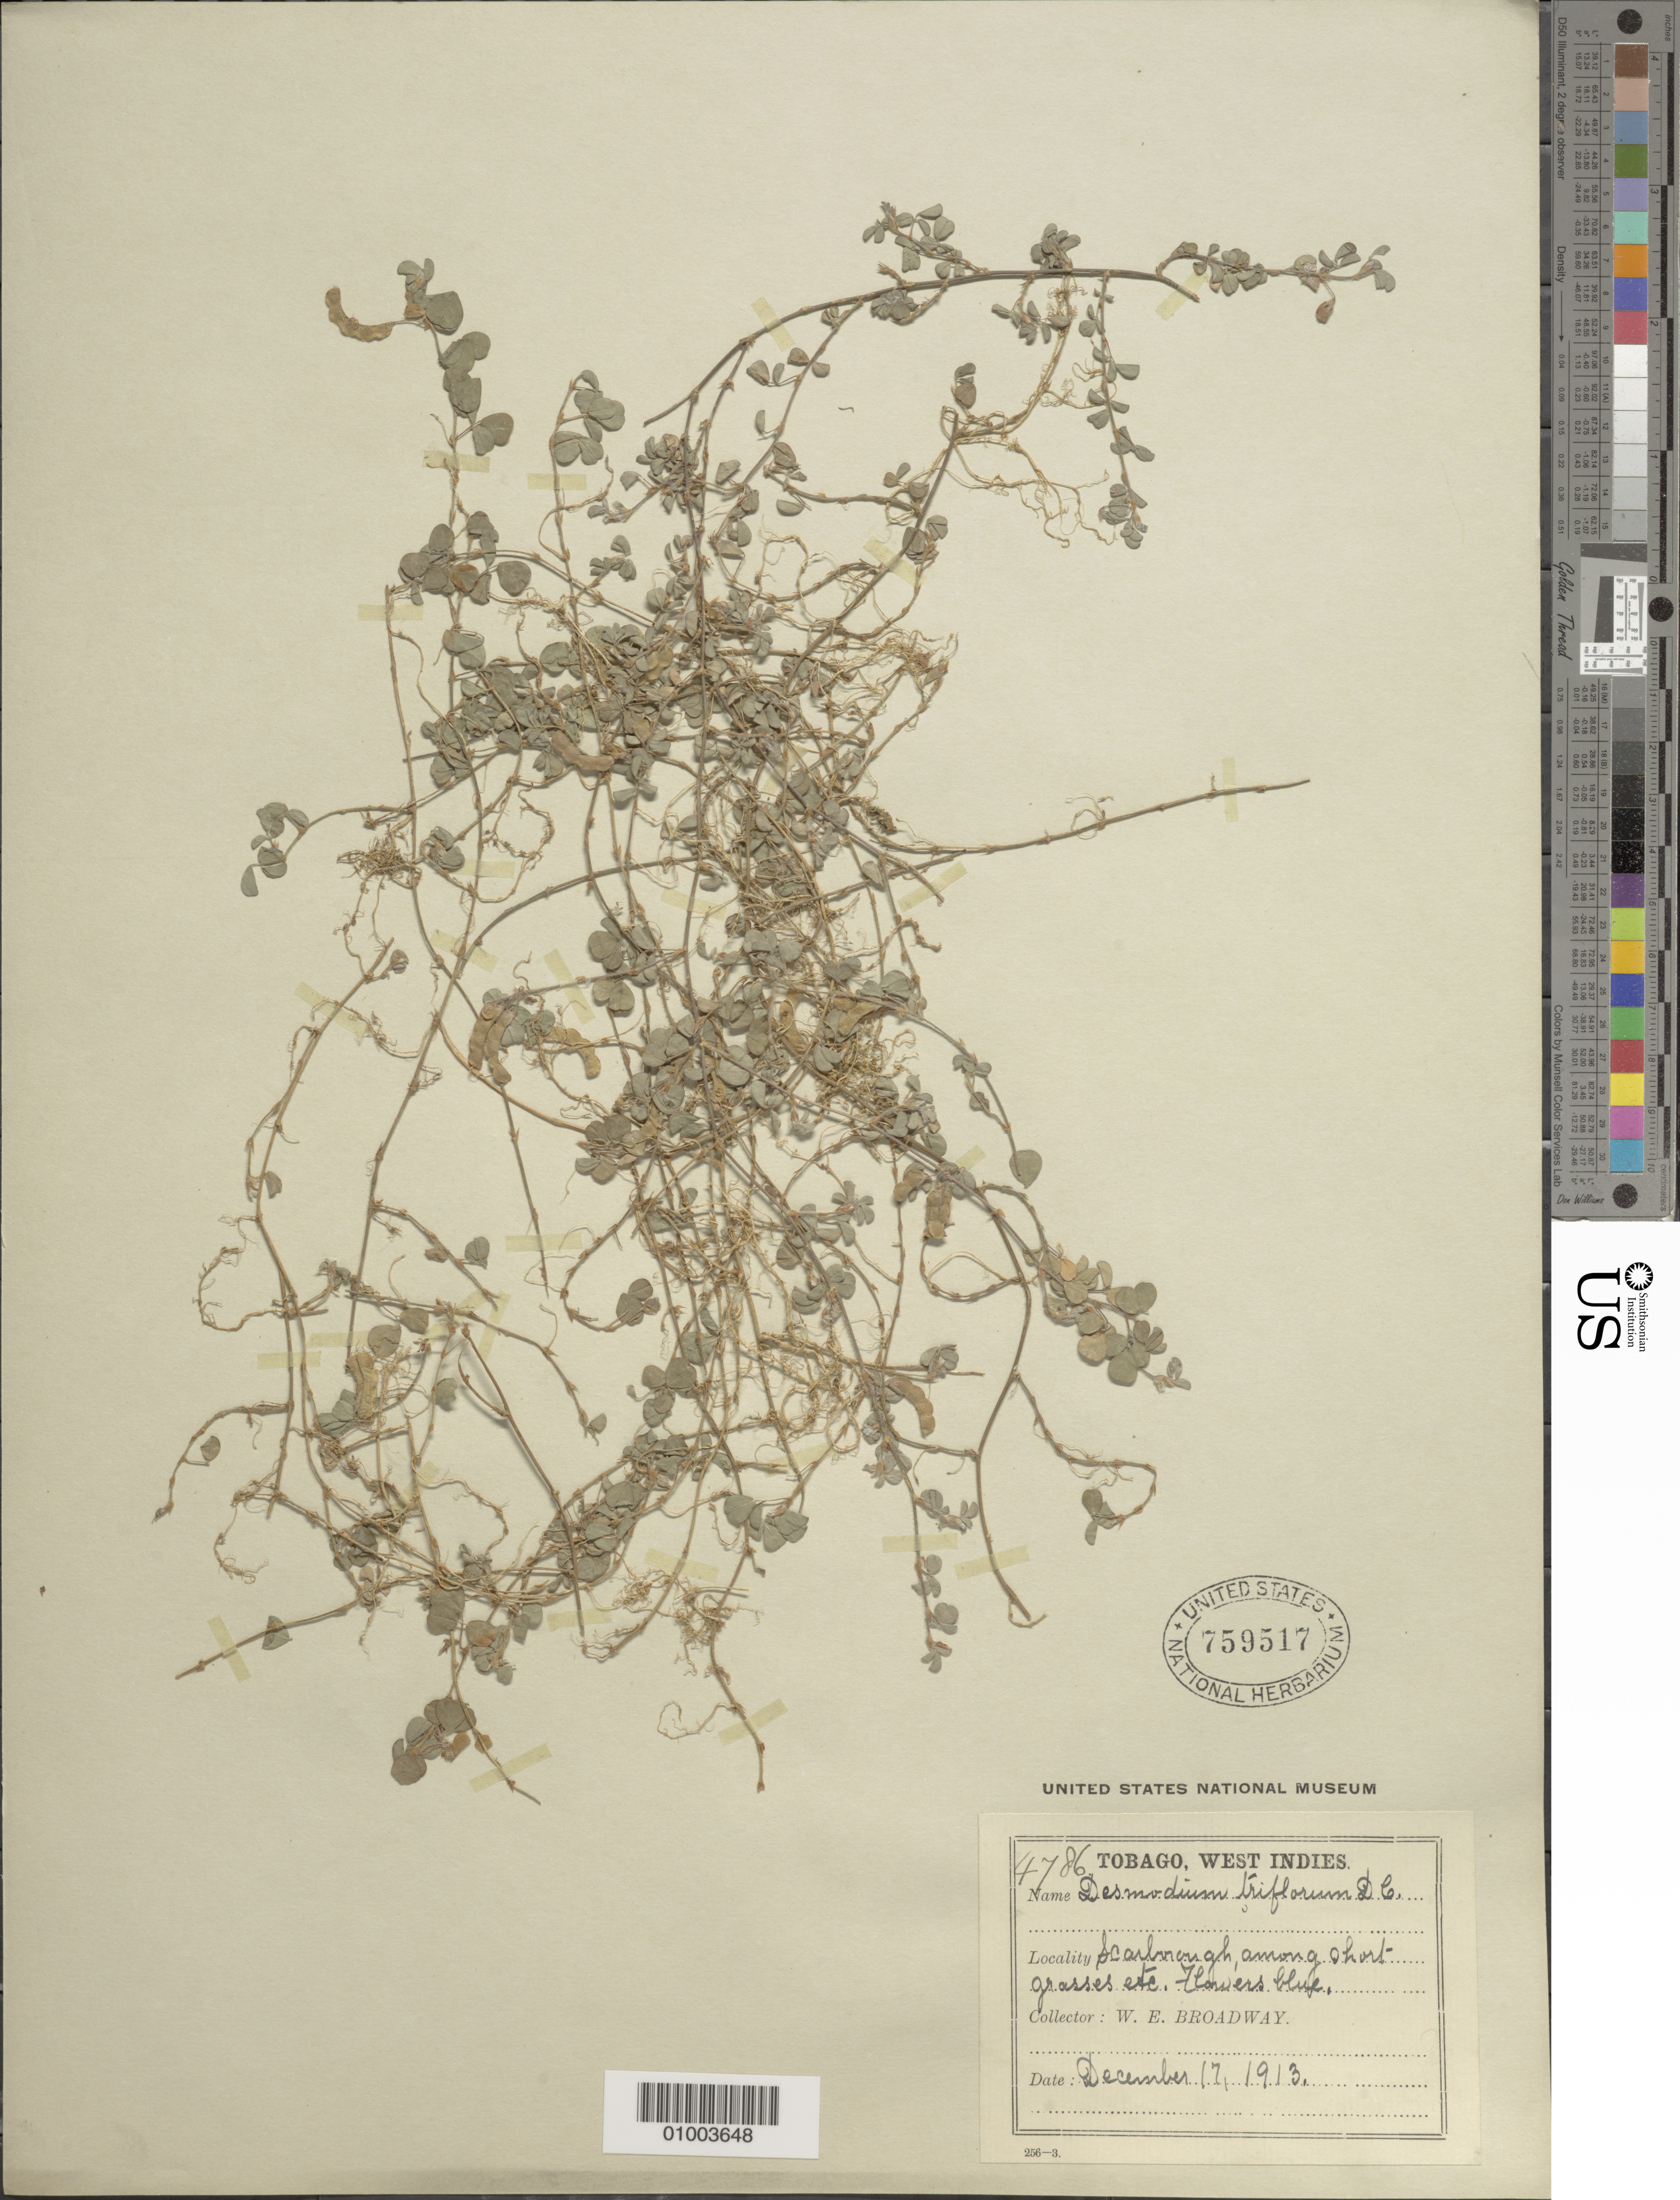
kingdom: Plantae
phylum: Tracheophyta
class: Magnoliopsida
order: Fabales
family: Fabaceae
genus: Grona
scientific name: Grona triflora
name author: (L.) H. Ohashi & K. Ohashi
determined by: Strong, Mark T., (BOT), Smithsonian Institution - National Museum of Natural History (UNITED STATES)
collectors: W. E. Broadway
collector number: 4786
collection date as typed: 17 Dec 1913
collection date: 1913-12-17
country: Trinidad and Tobago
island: Tobago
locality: Scarborough, among short grasses etc. Flowers blue.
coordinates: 0 N, 0 E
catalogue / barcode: US 759517